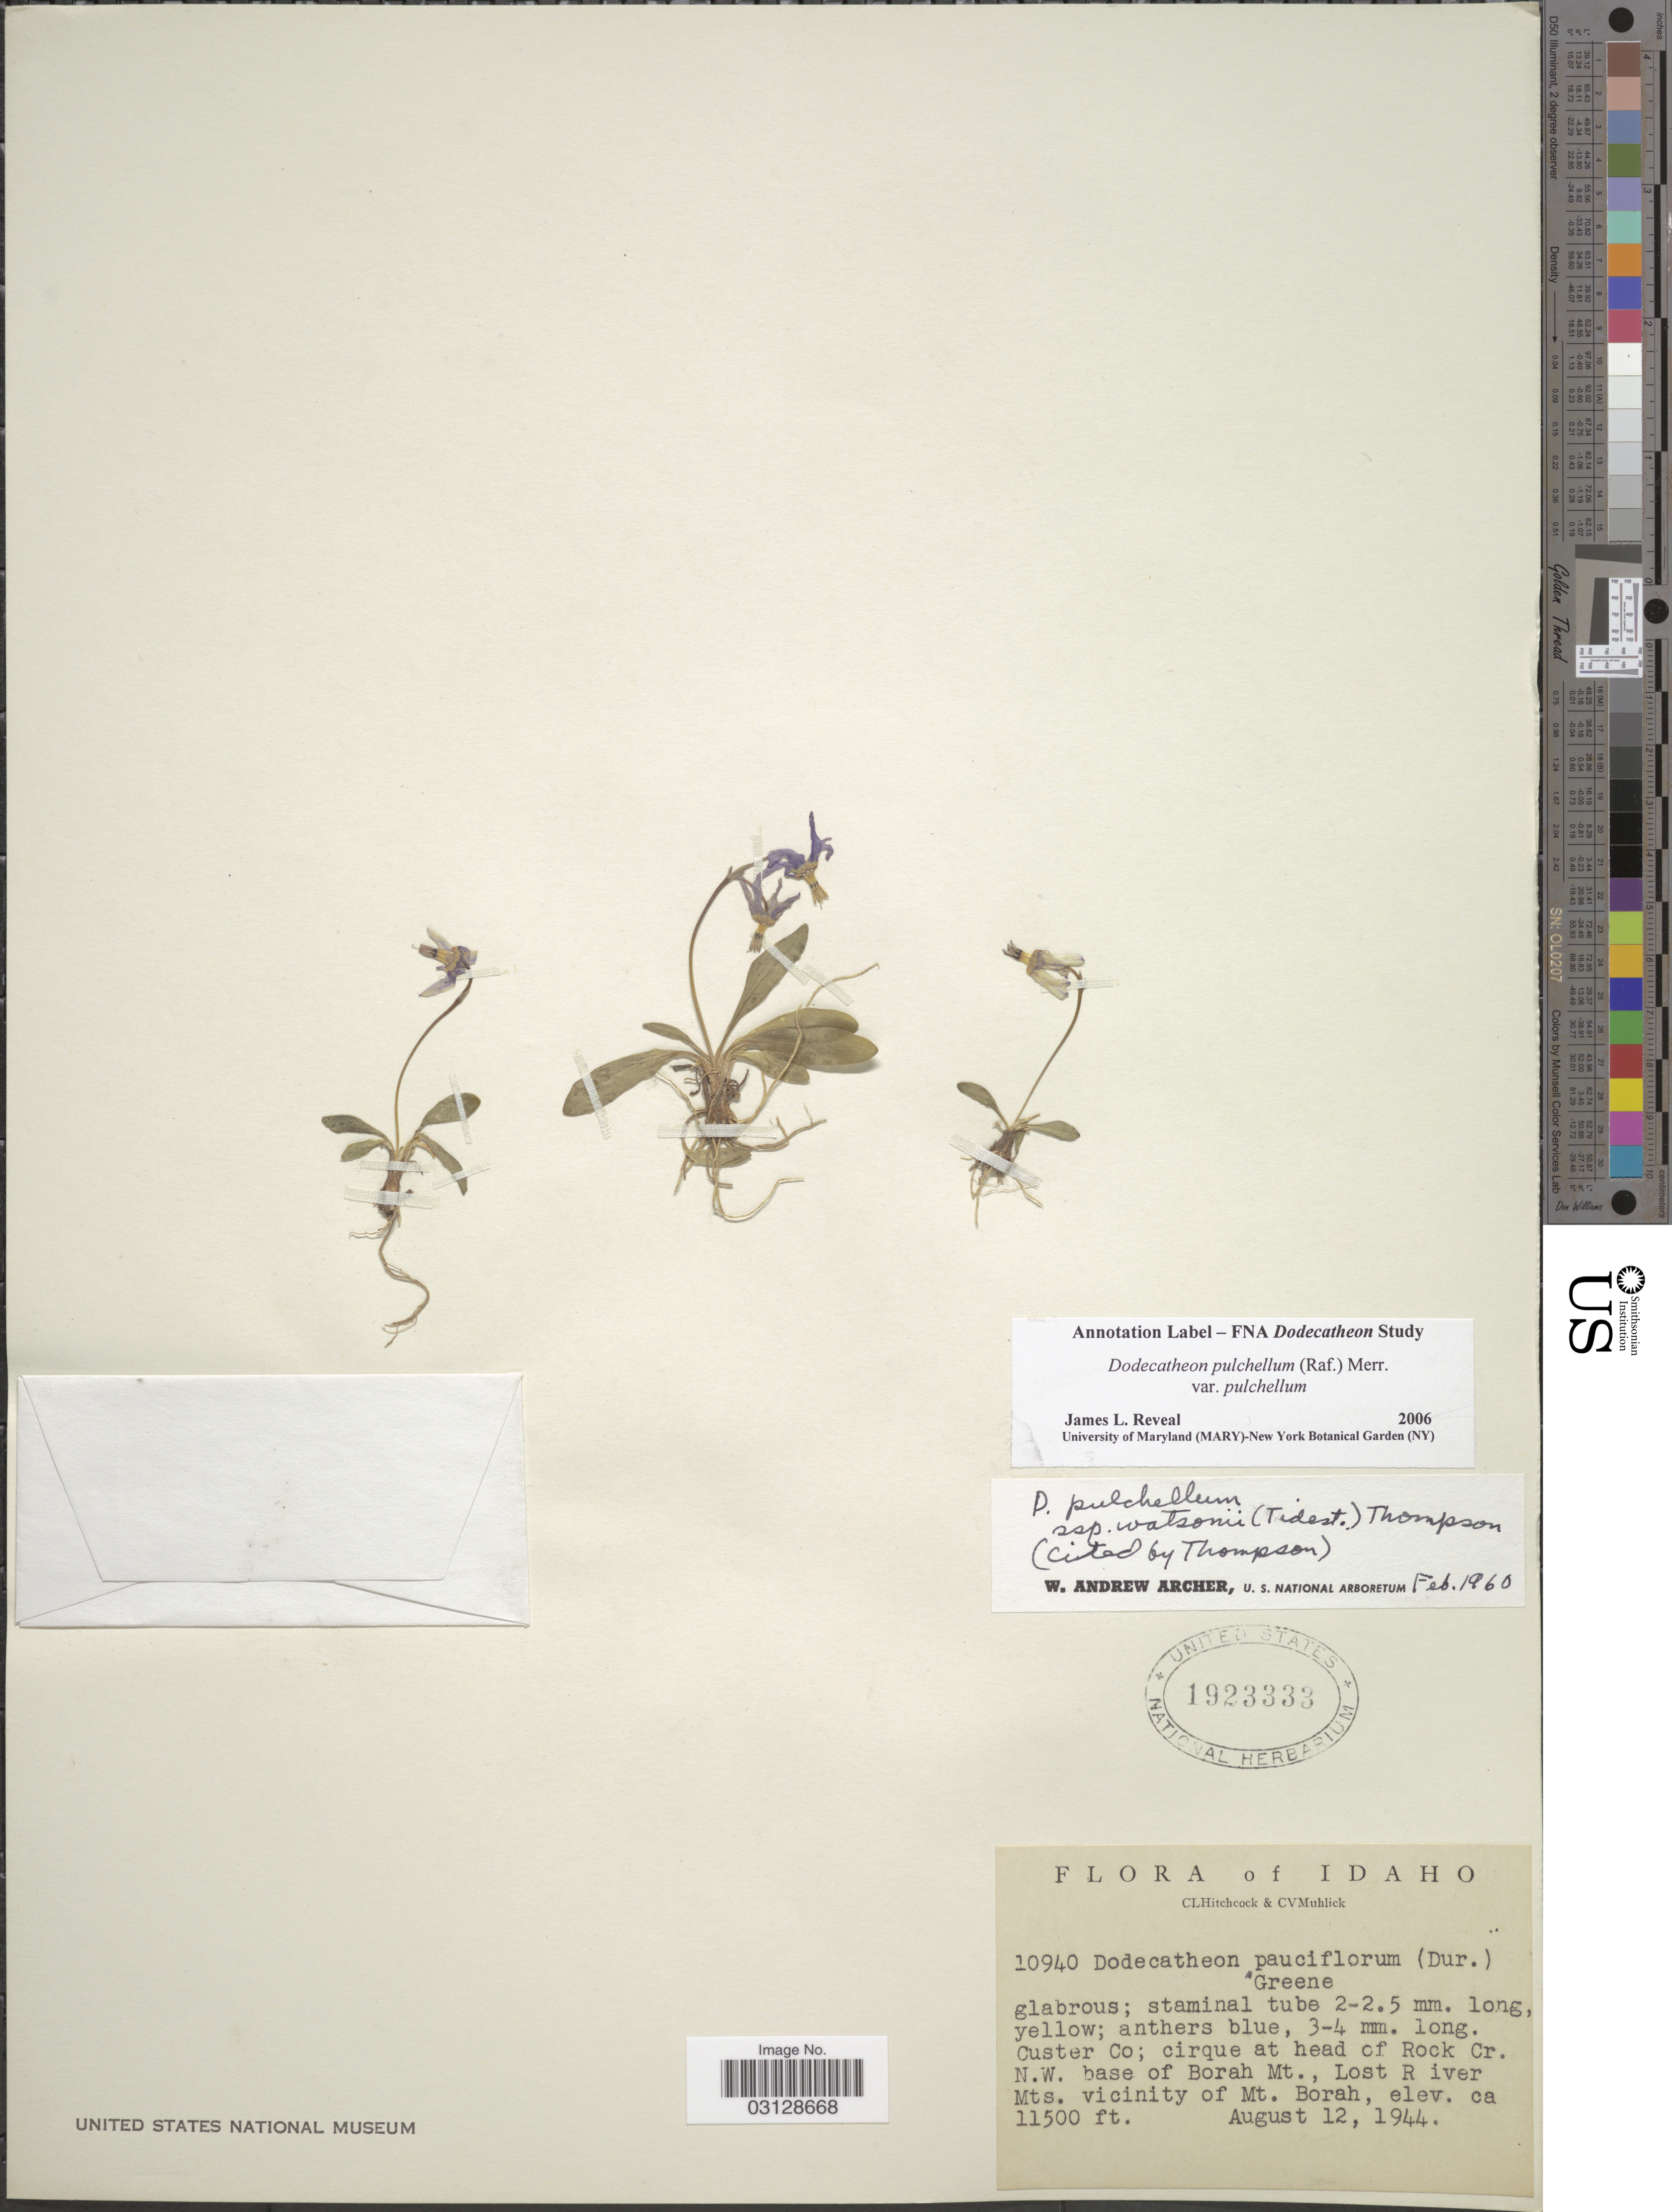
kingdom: Plantae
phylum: Tracheophyta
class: Magnoliopsida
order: Ericales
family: Primulaceae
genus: Dodecatheon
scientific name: Dodecatheon pulchellum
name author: (Raf.) Merr.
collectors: C. L. Hitchcock & C. V. Muhlick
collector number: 10940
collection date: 1944-08-12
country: United States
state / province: Idaho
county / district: Custer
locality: Custer Co; cirque at head of Rock Cr. N.W. base of Borah Mt., Lost R iver Mts. vicinity of Mt. Borah.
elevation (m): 3505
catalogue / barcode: US 1923333